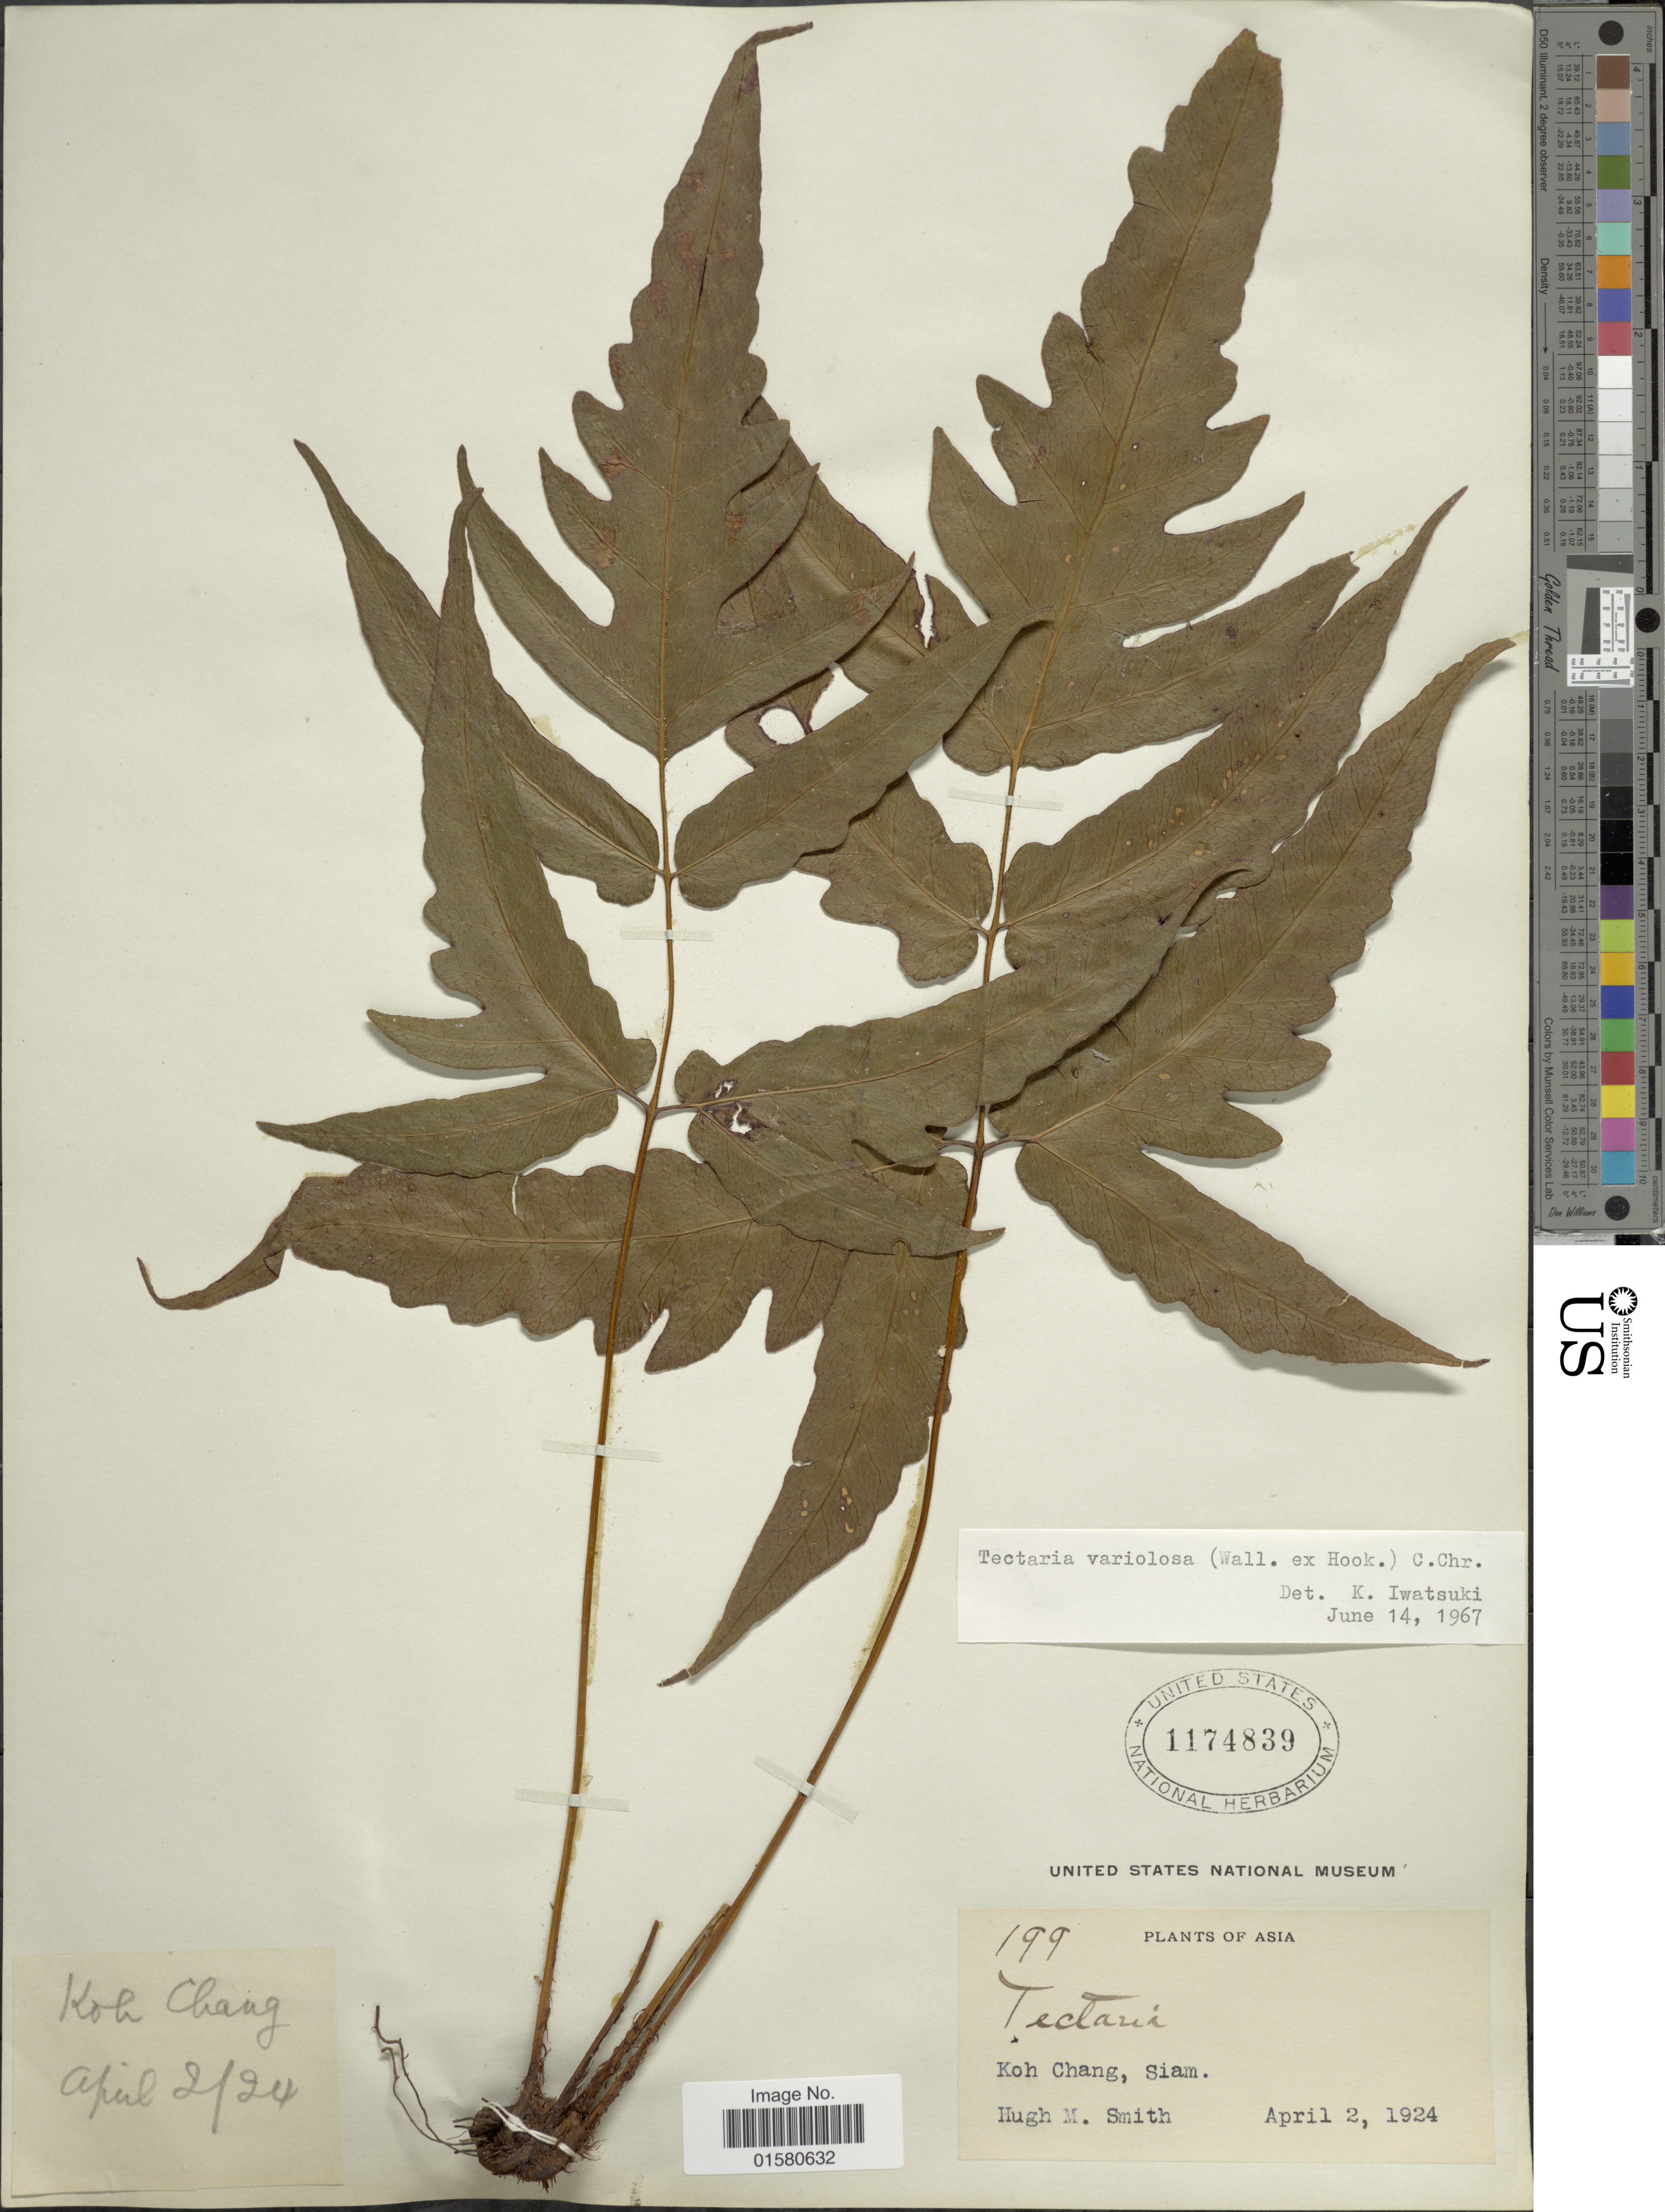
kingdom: Plantae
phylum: Tracheophyta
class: Polypodiopsida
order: Polypodiales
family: Tectariaceae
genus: Tectaria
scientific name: Tectaria variolosa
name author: (Wall. ex Hook.) C. Chr.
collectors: H. M. Smith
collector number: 199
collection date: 1924-04-02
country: Thailand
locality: Koh Chang, Siam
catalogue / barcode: US 1174839